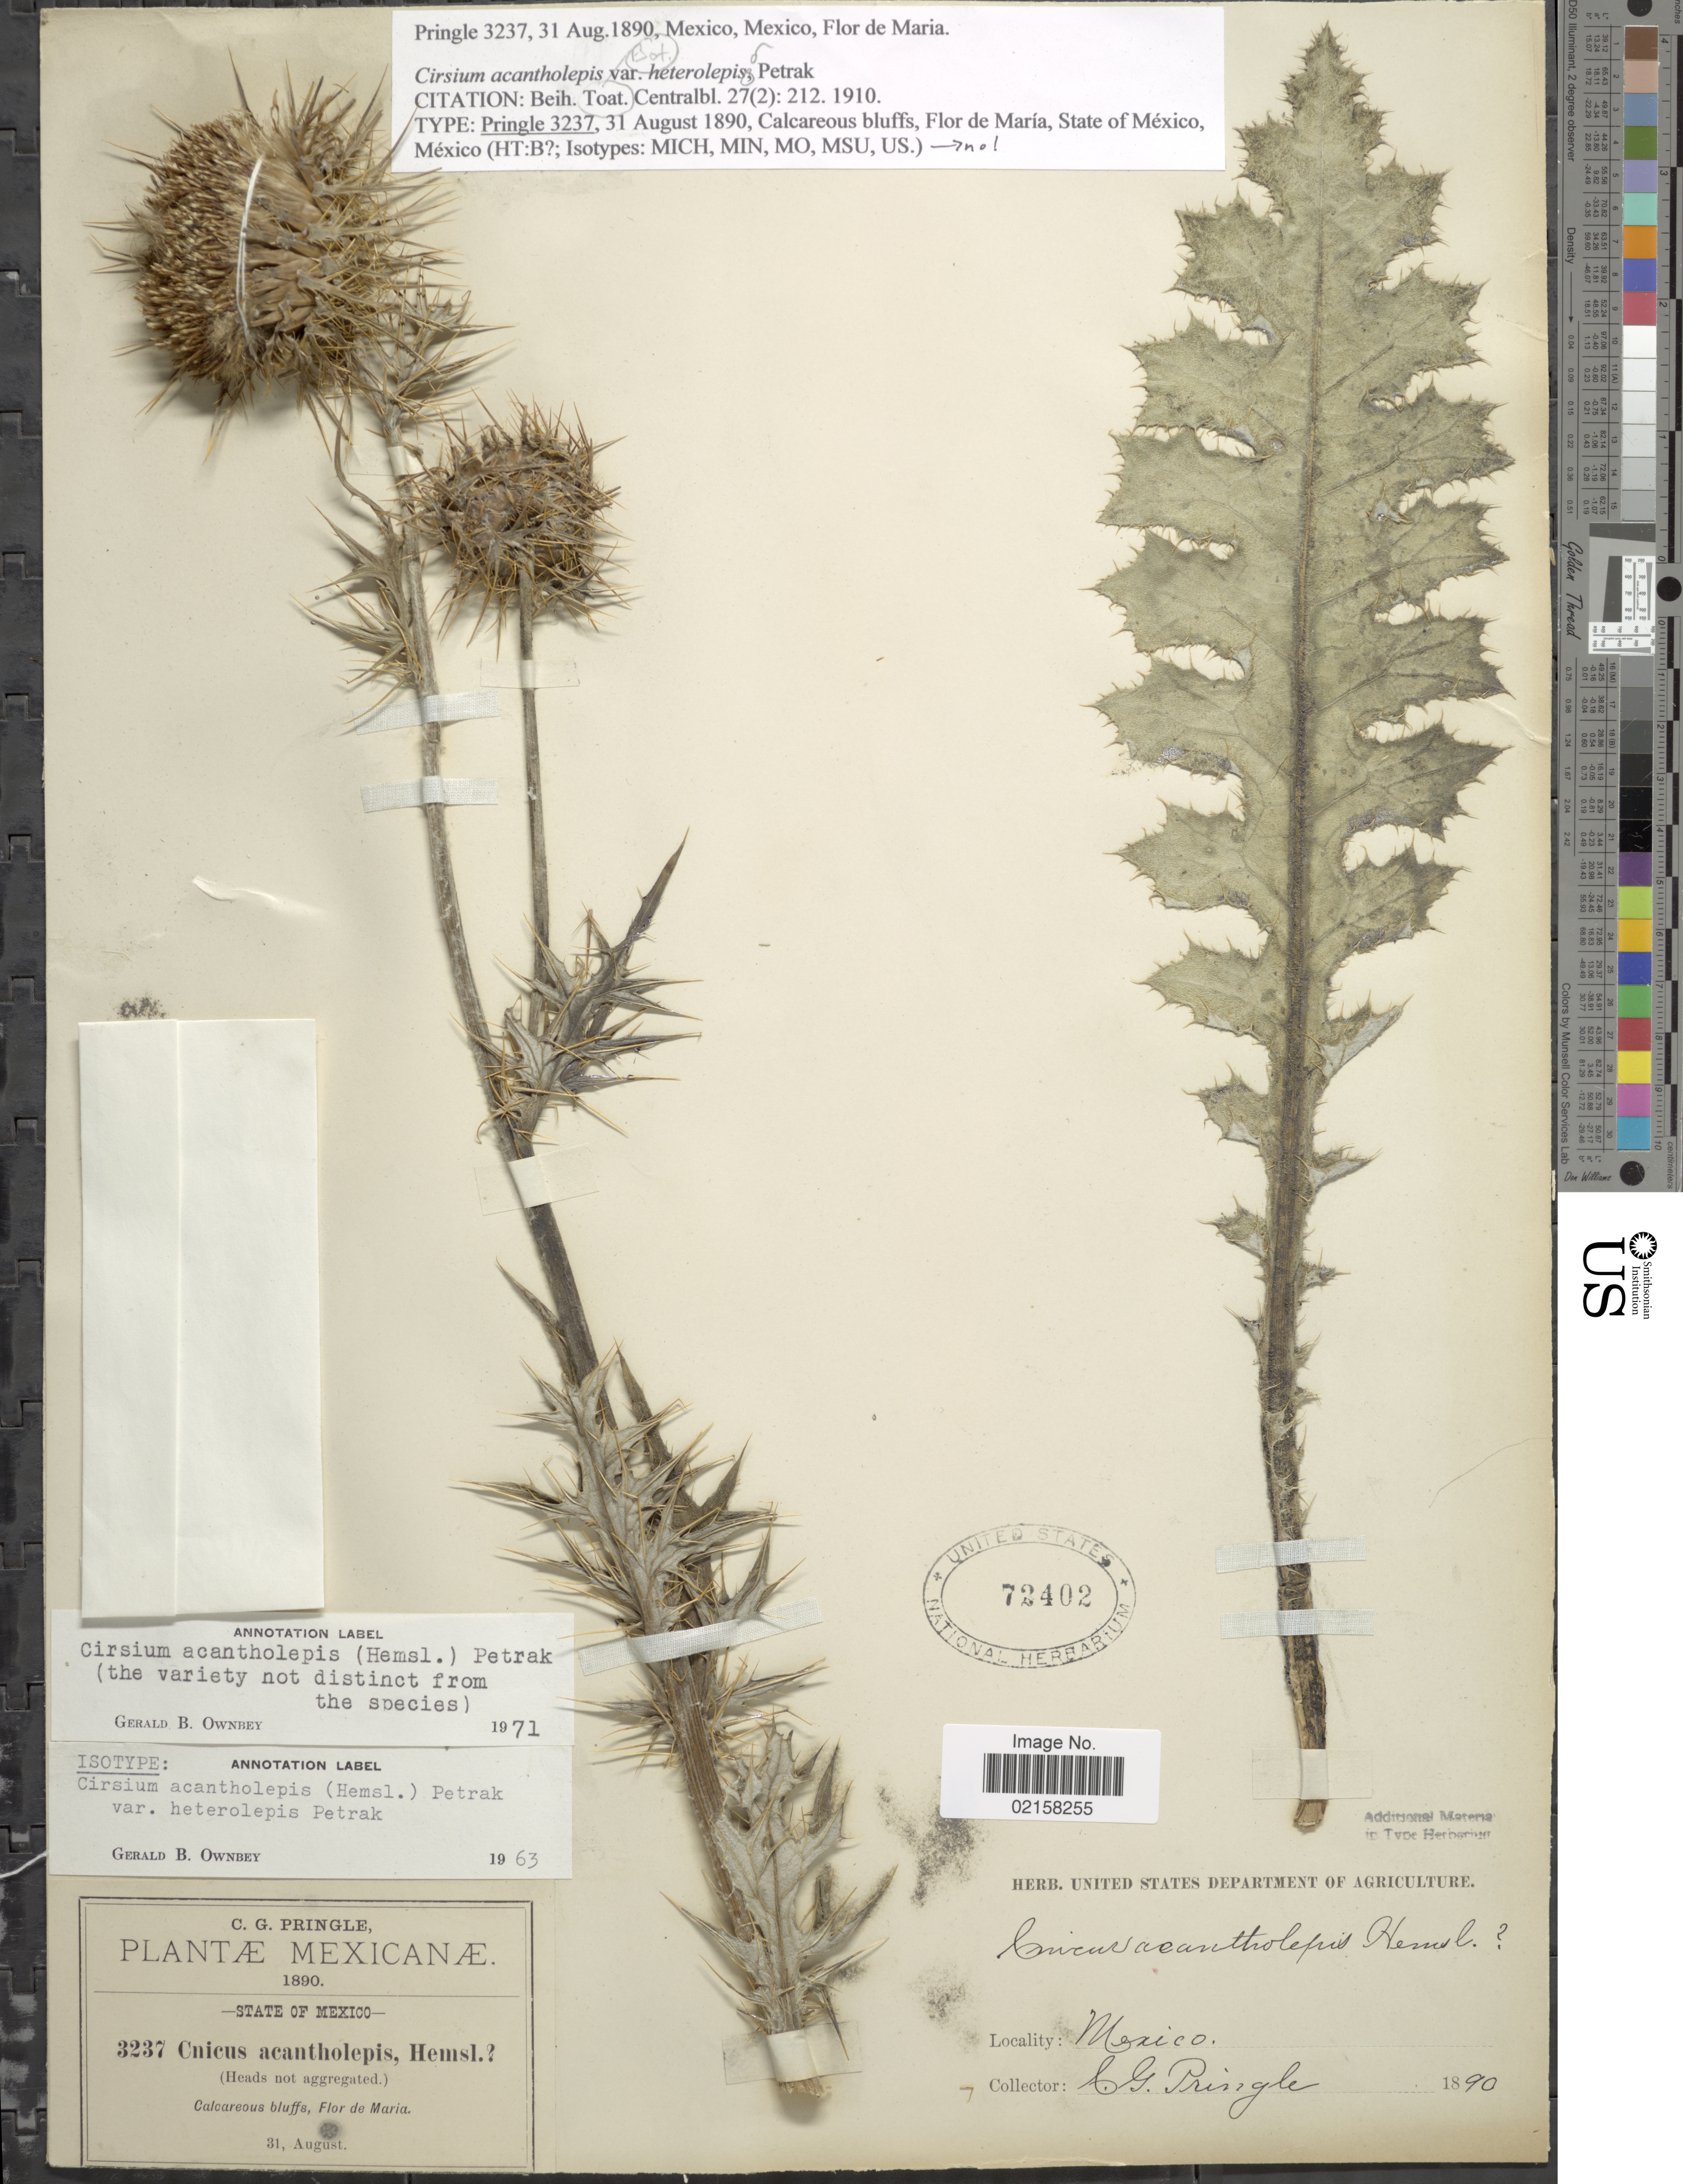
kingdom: Plantae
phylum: Tracheophyta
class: Magnoliopsida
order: Asterales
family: Asteraceae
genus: Cirsium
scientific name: Cirsium acantholepis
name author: (Hemsl.) Petr.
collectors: C. G. Pringle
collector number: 3237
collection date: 1890-08-31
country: Mexico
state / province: México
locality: Flor deMaria.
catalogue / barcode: US 72402